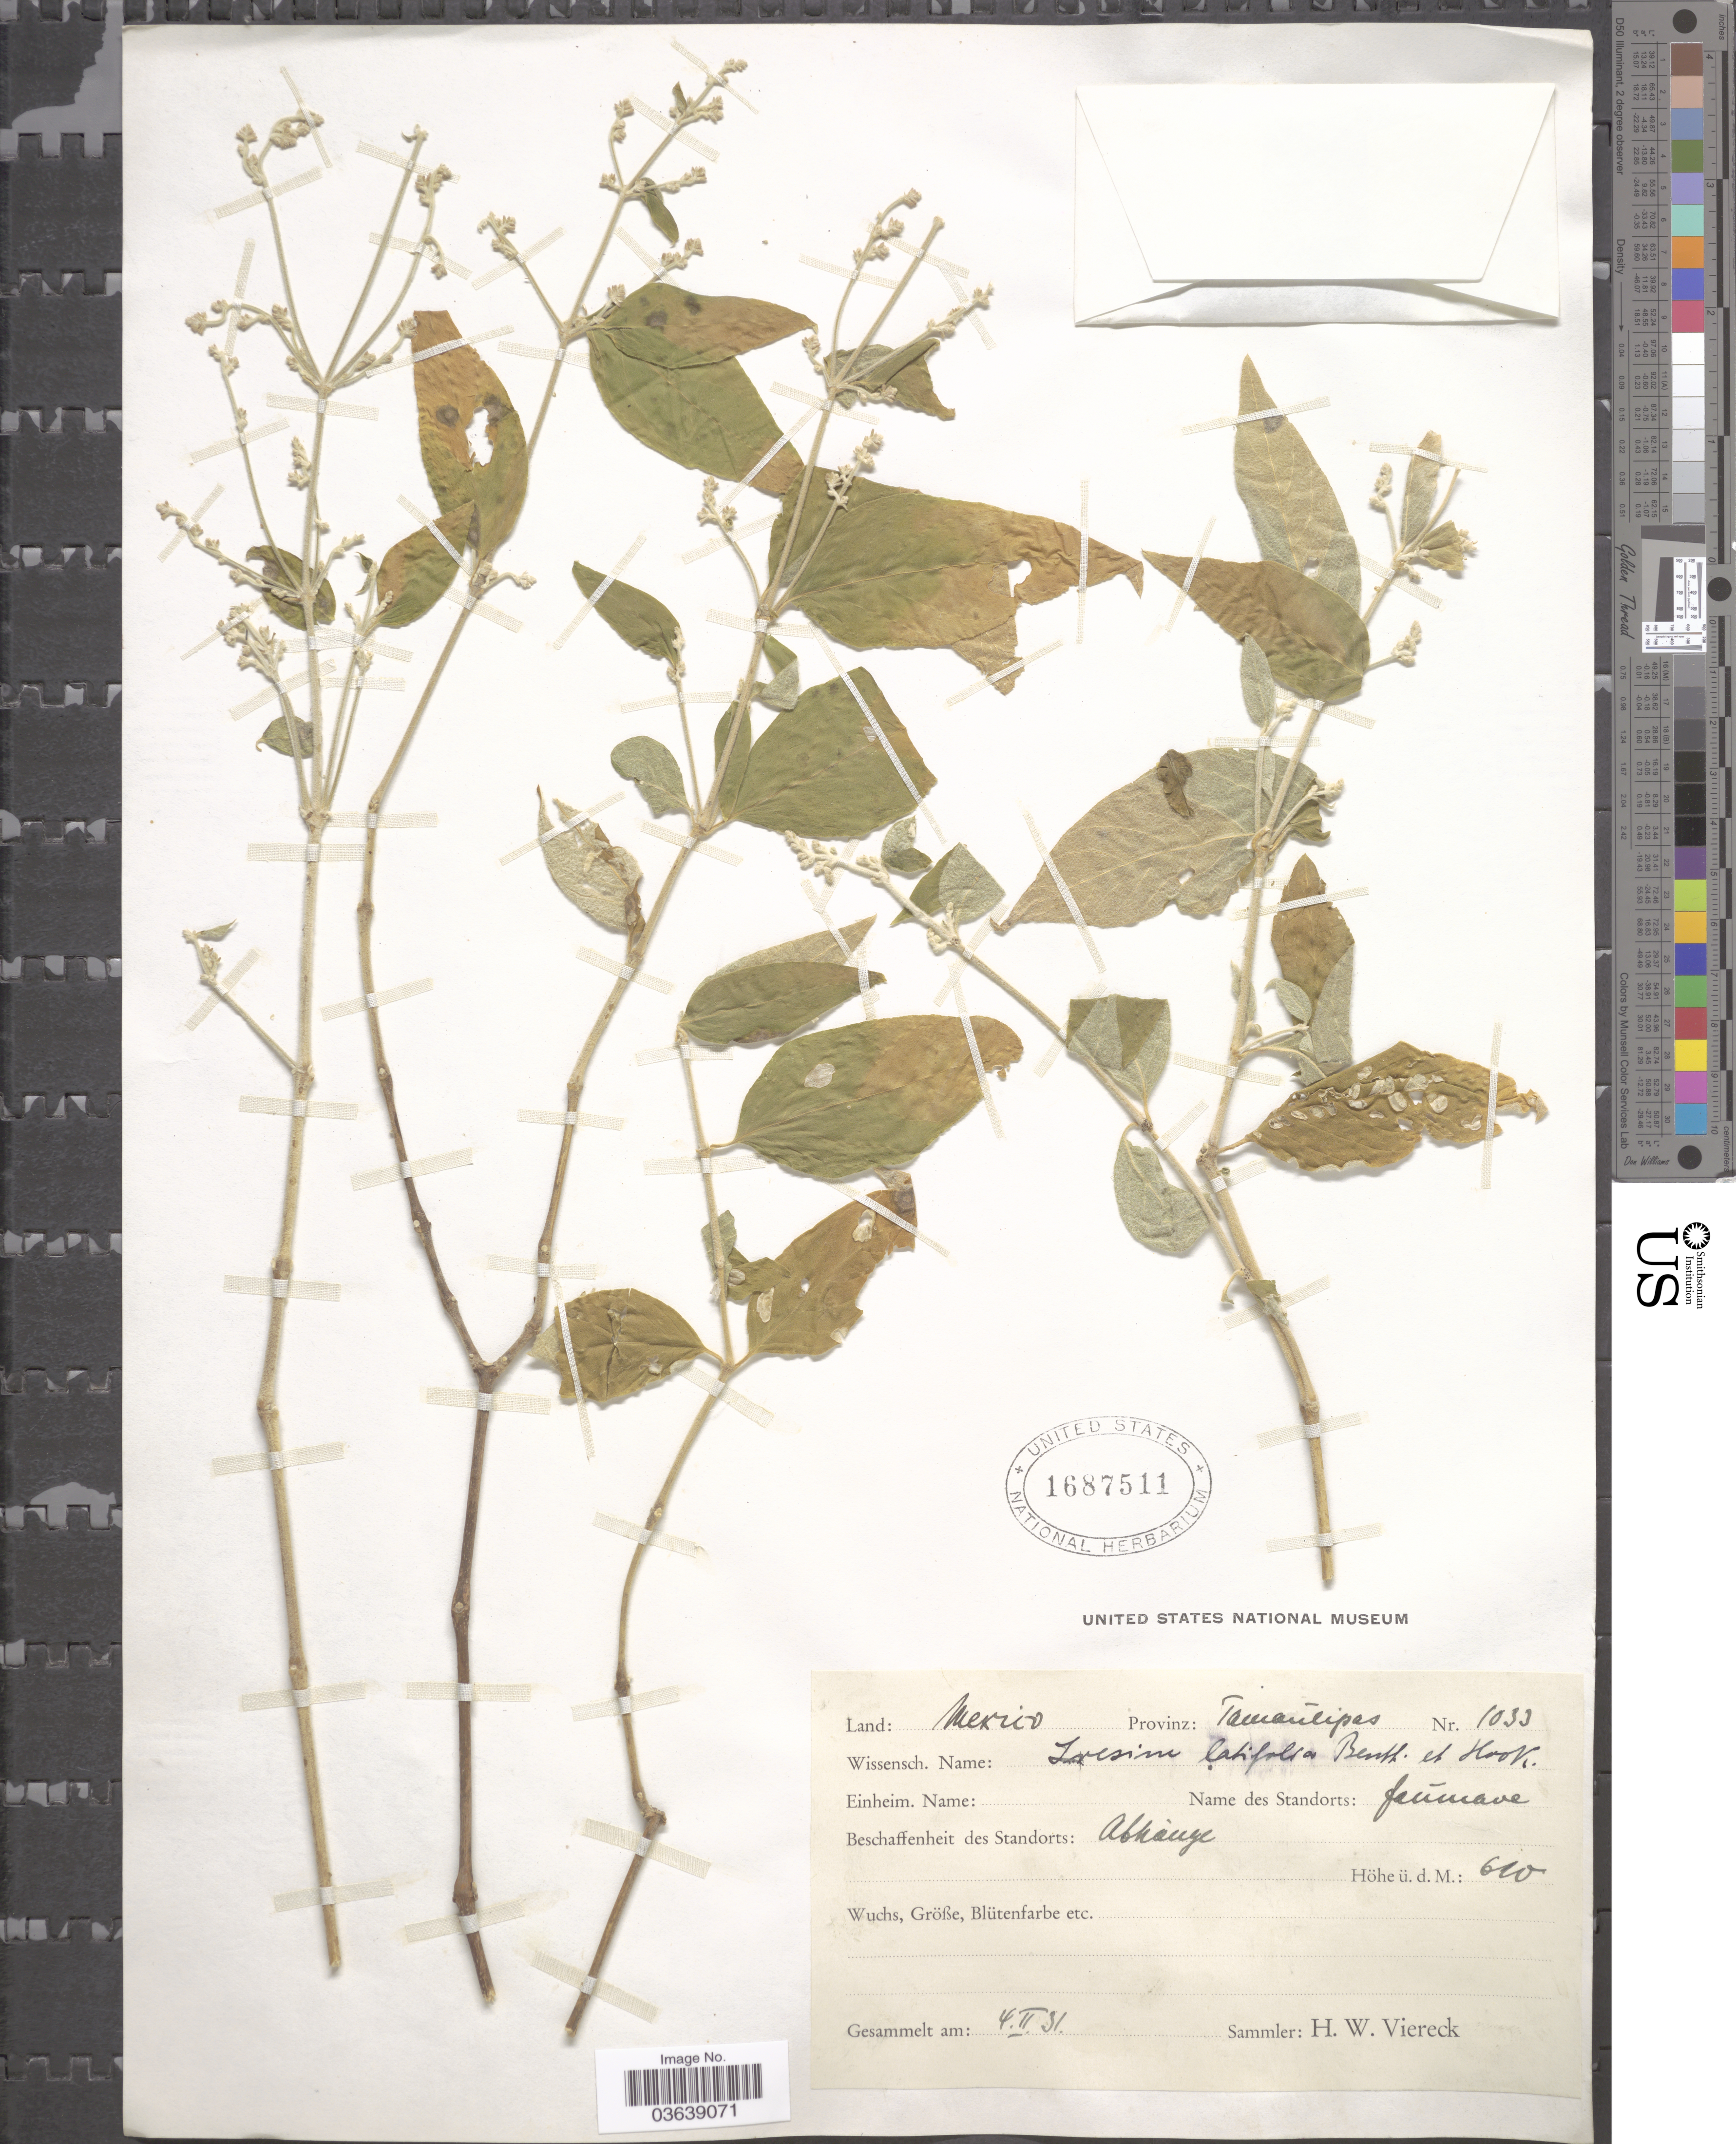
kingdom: Plantae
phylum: Tracheophyta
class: Magnoliopsida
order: Caryophyllales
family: Amaranthaceae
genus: Iresine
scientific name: Iresine latifolia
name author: (M. Martens & Galeotti) Benth. & Hook. f.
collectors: H. W. Viereck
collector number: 1033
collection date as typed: Transcribed d/m/y: 4/2/31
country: Mexico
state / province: Tamaulipas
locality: Jaumave.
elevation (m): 610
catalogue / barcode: US 1687511